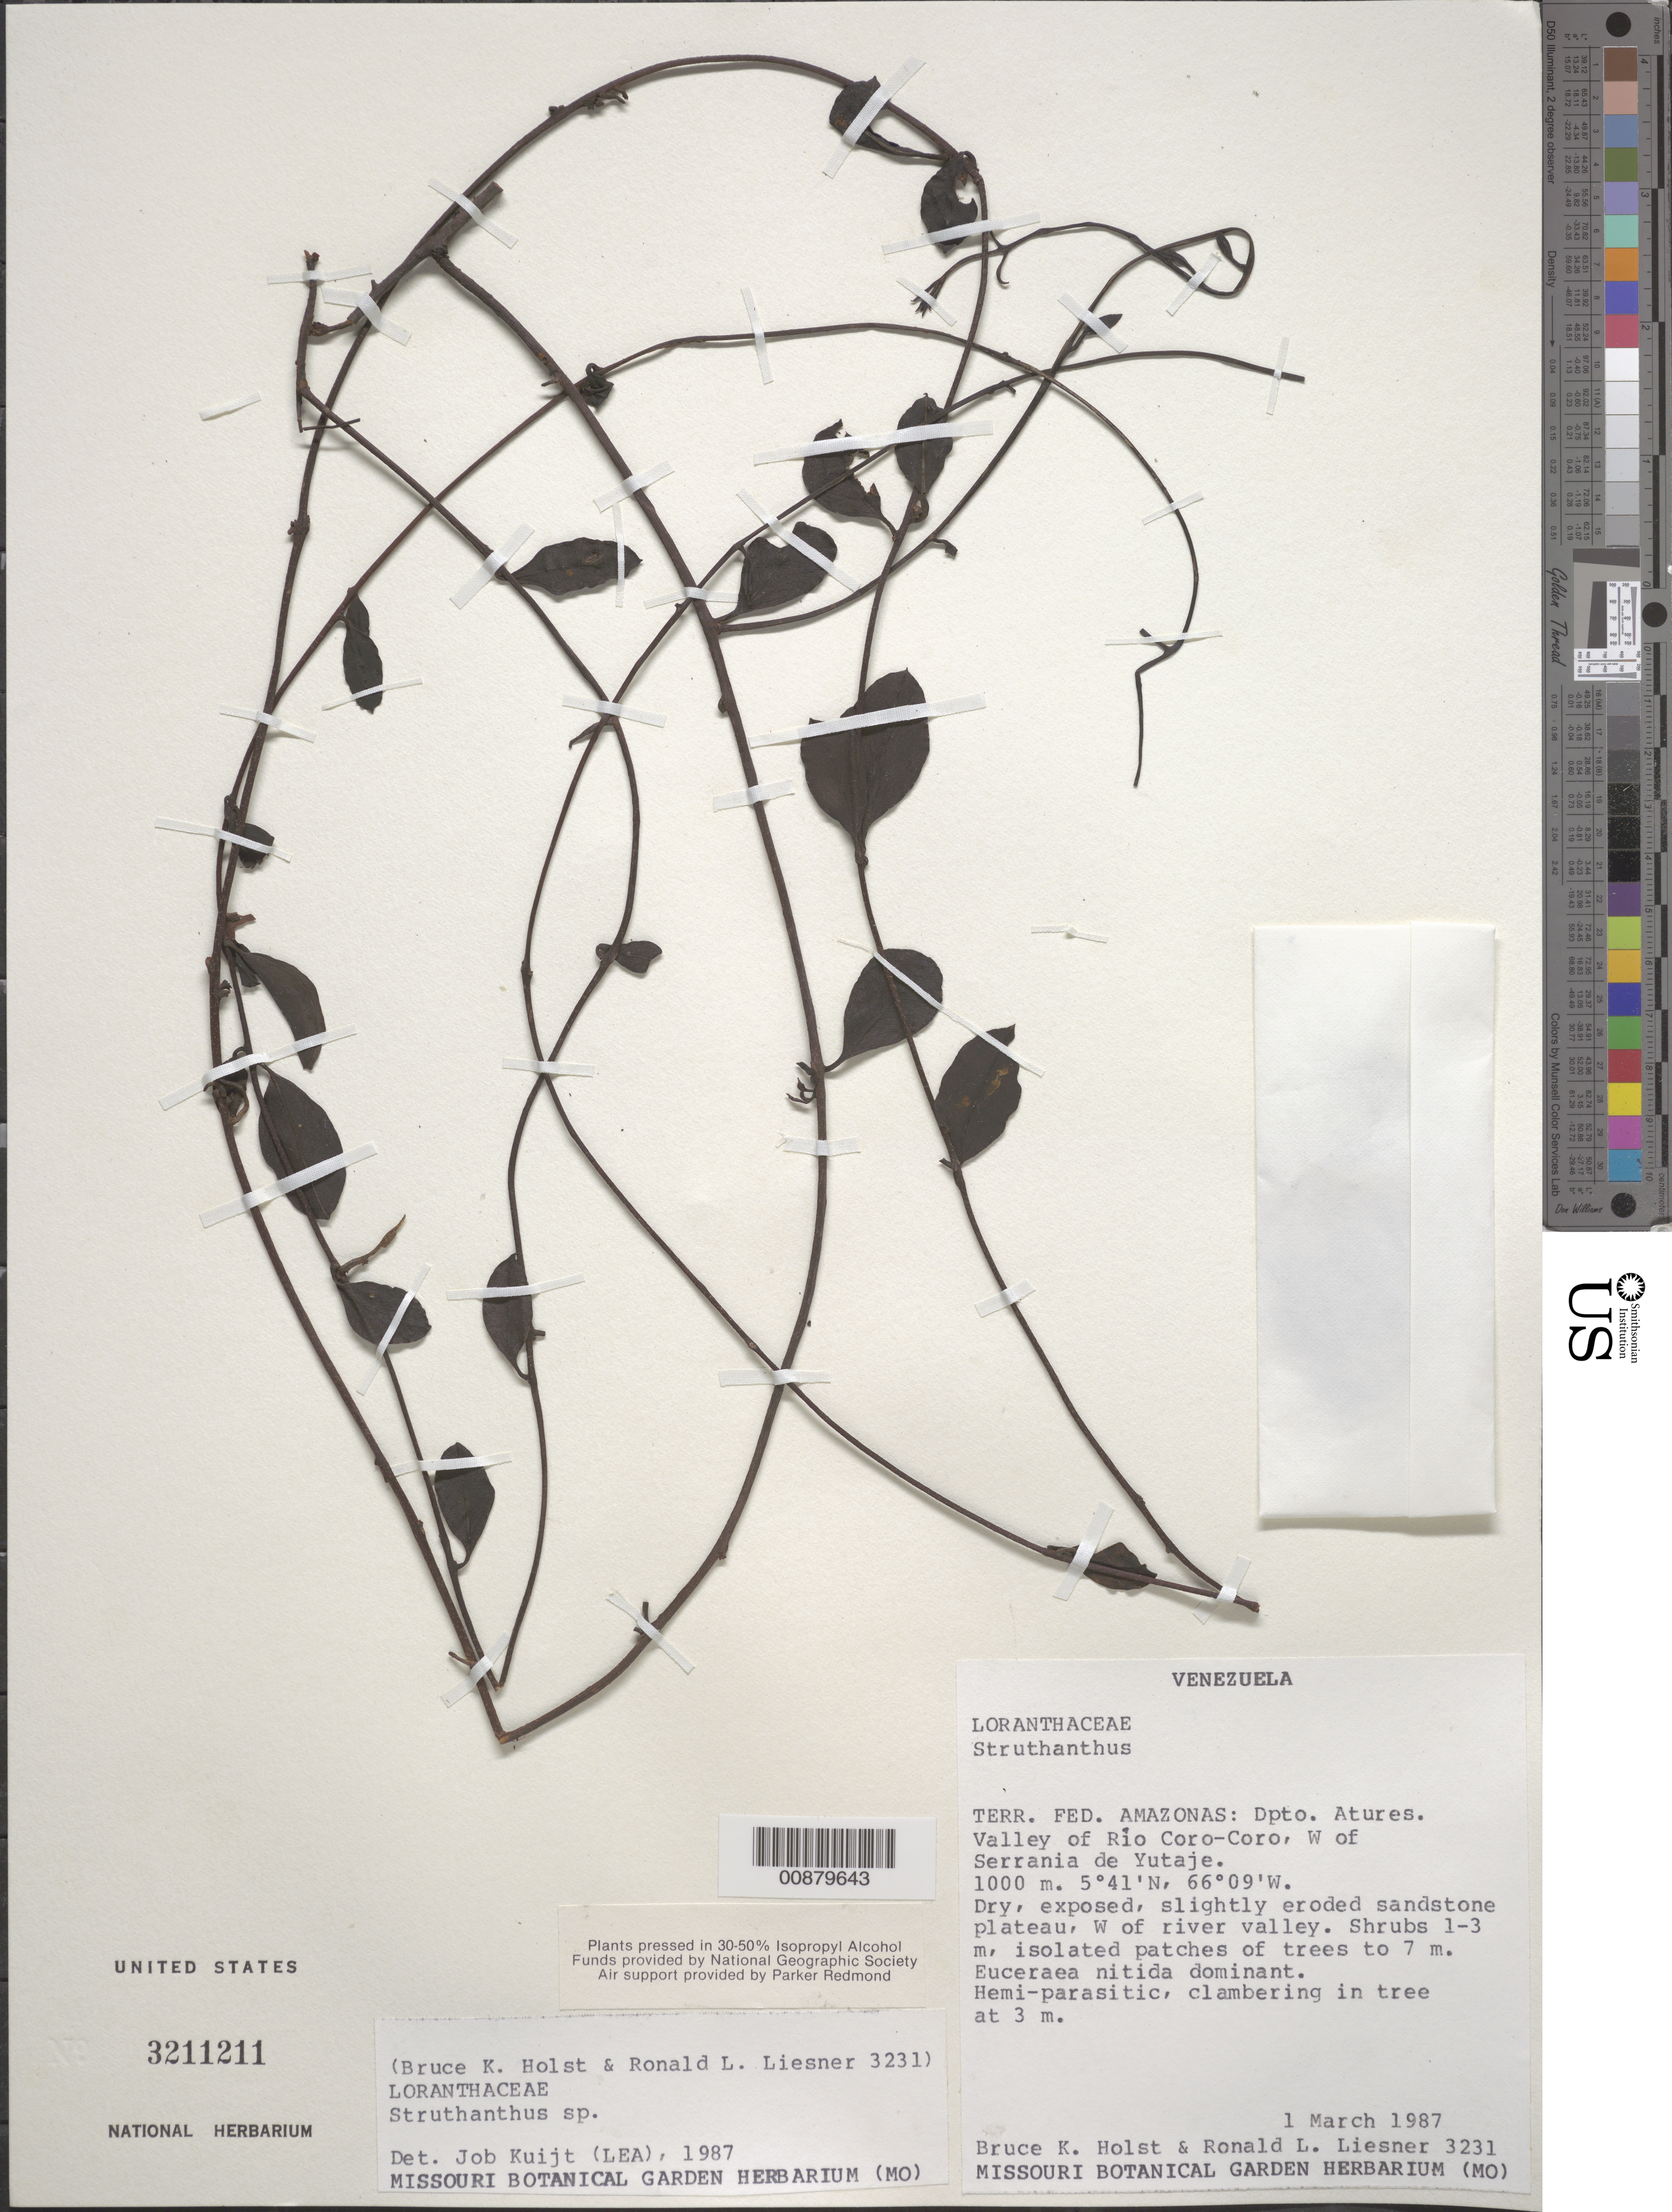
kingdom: Plantae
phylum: Tracheophyta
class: Magnoliopsida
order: Santalales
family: Loranthaceae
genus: Struthanthus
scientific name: Struthanthus sp.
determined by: Kuijt, Job, (CANADA)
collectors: B. Holst & R. L. Liesner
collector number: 3231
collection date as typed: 1-Mar-87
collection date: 1987-03-01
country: Venezuela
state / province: Amazonas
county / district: Atures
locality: Río Coro-Coro valley, W of Serrania de Yutajé, west side of valley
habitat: Dry, exposed, slightly eroded sandstone plateau; Shrubs 1-3m, isolated patches of trees to 7m; Euceraaea nitida dominant; in tree at 3m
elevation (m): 1000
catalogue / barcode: US 3211211